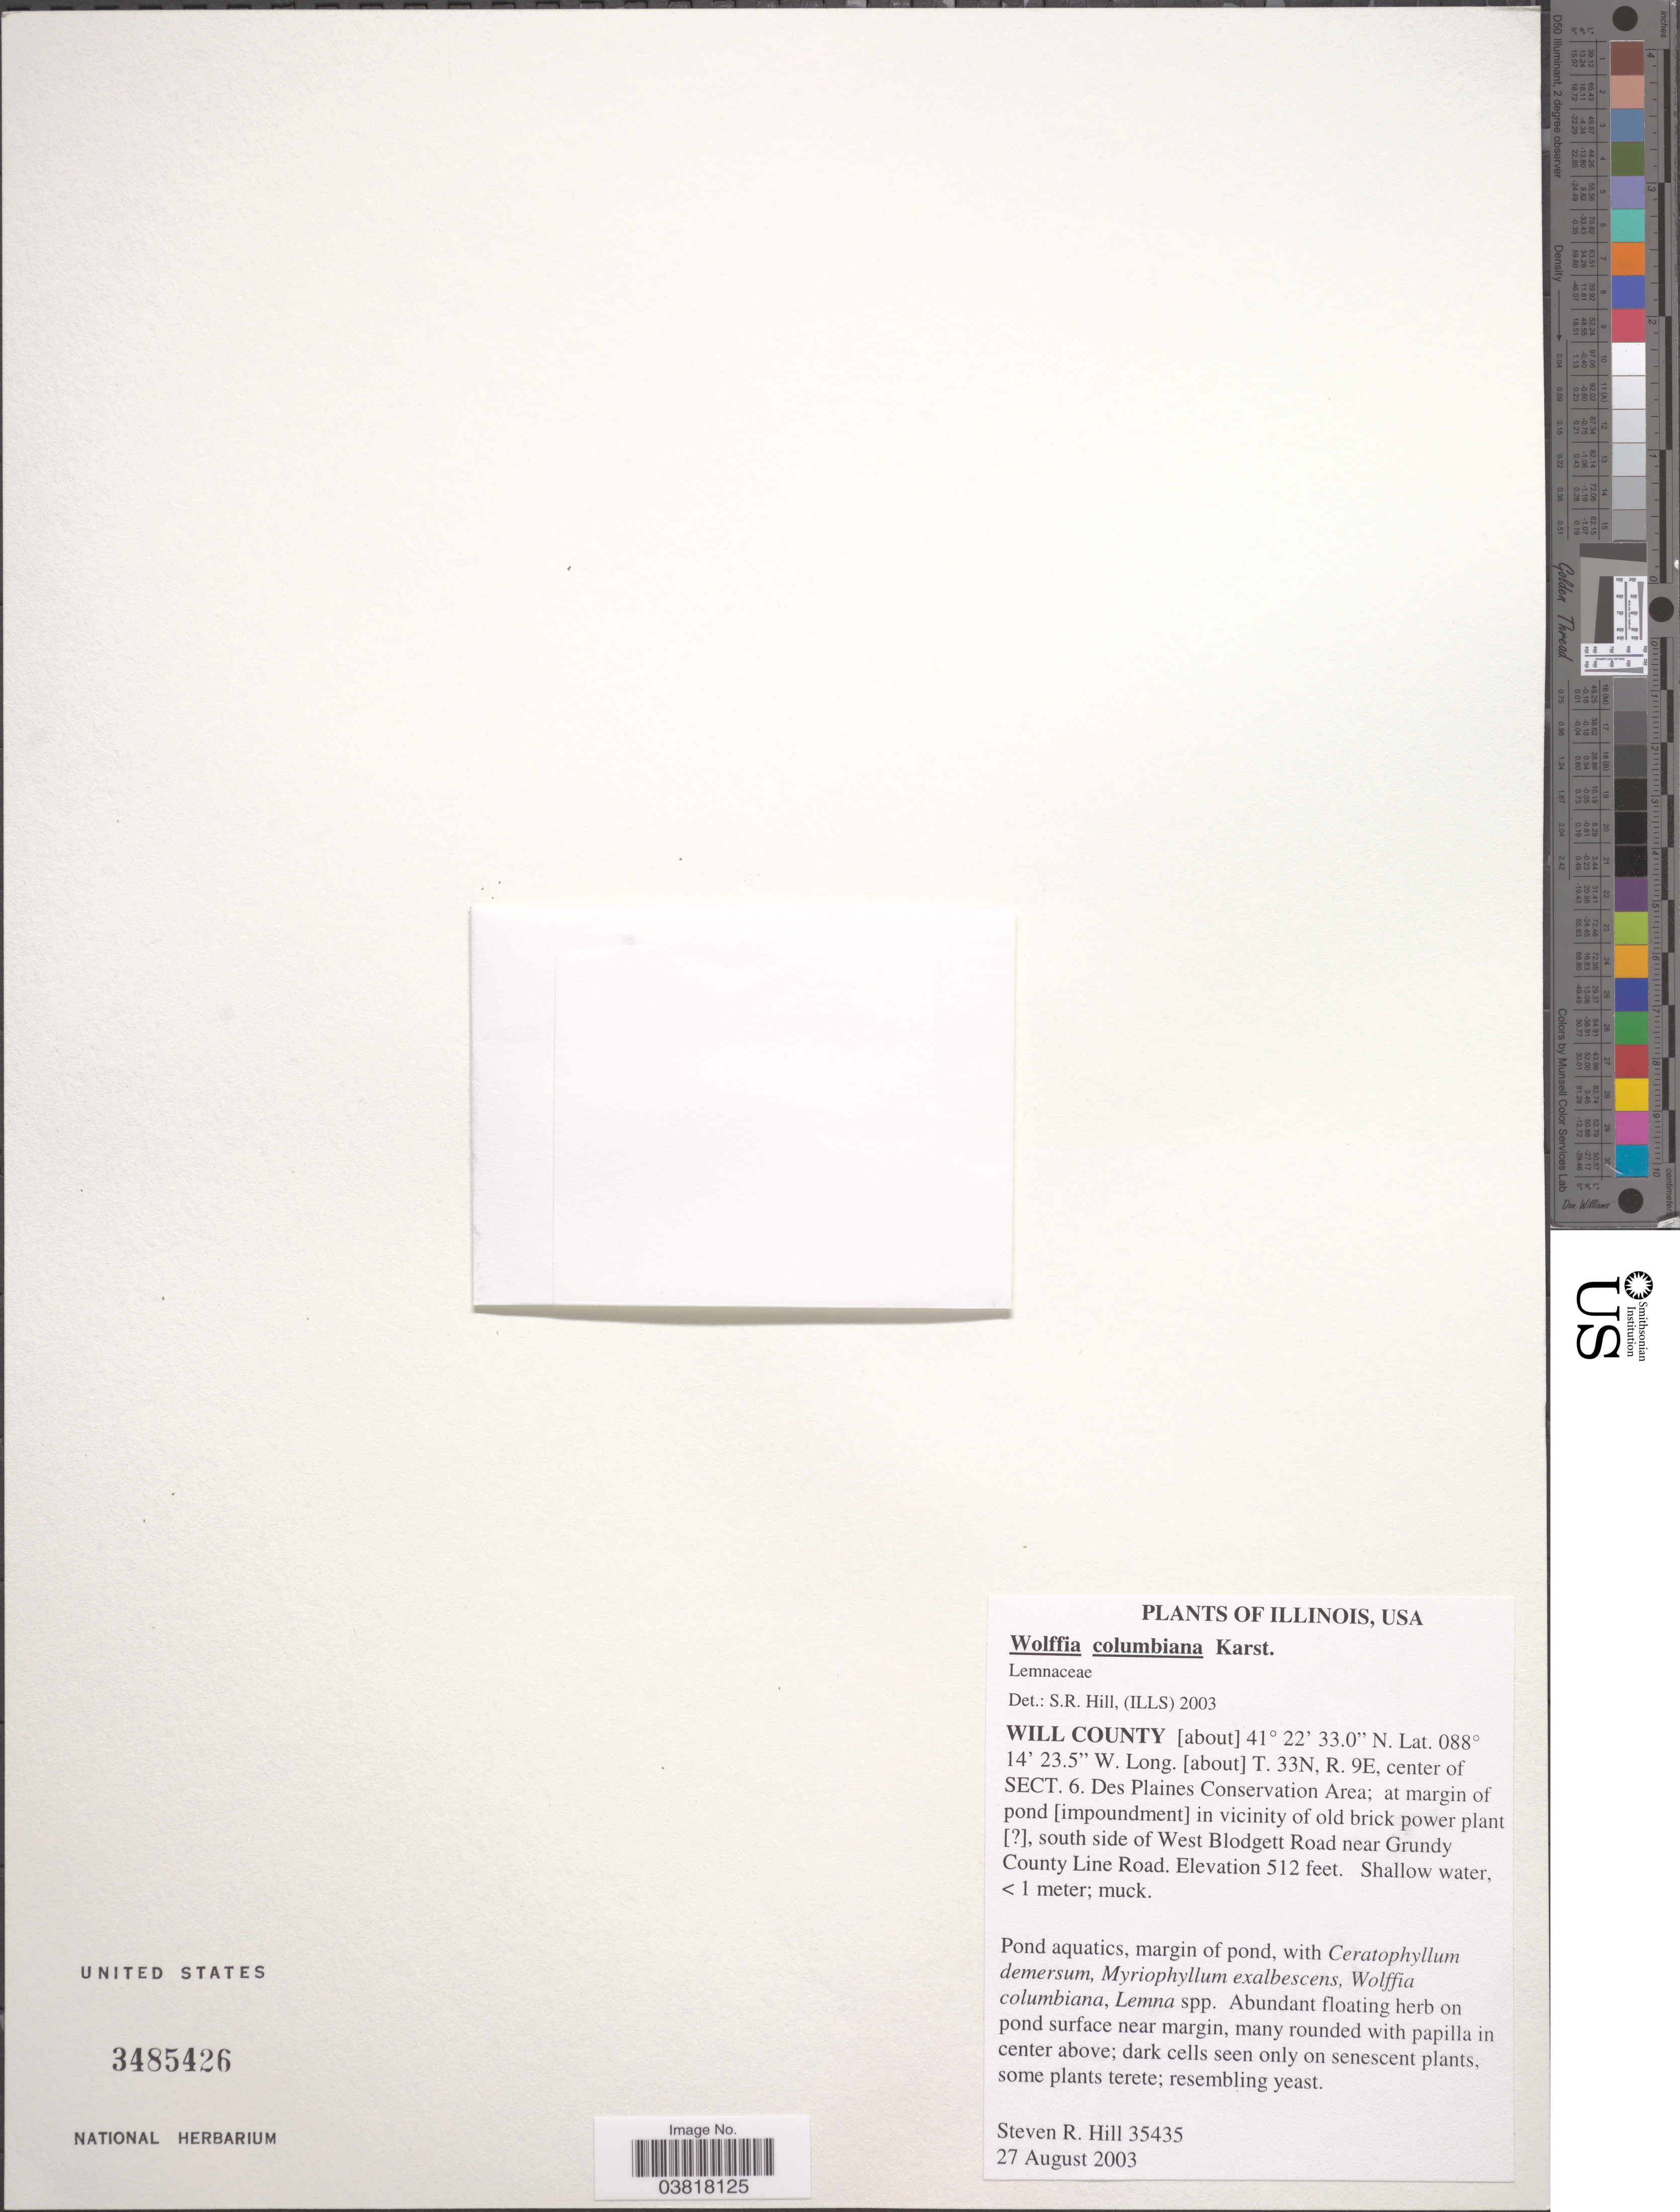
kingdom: Plantae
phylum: Tracheophyta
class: Liliopsida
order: Alismatales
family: Araceae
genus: Wolffia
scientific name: Wolffia columbiana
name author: H. Karst.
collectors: S. Hill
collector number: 35435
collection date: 2003-08-27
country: United States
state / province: Illinois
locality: Will County. T. 33N, R. 9E, center of Sect. 6. Des Plaines Conservation Area; at margin of pond [impoundment] in vicinity of old brick power plant, south side of West Blodgett Road near Grundy County Line Road.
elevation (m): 156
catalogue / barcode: US 3485426